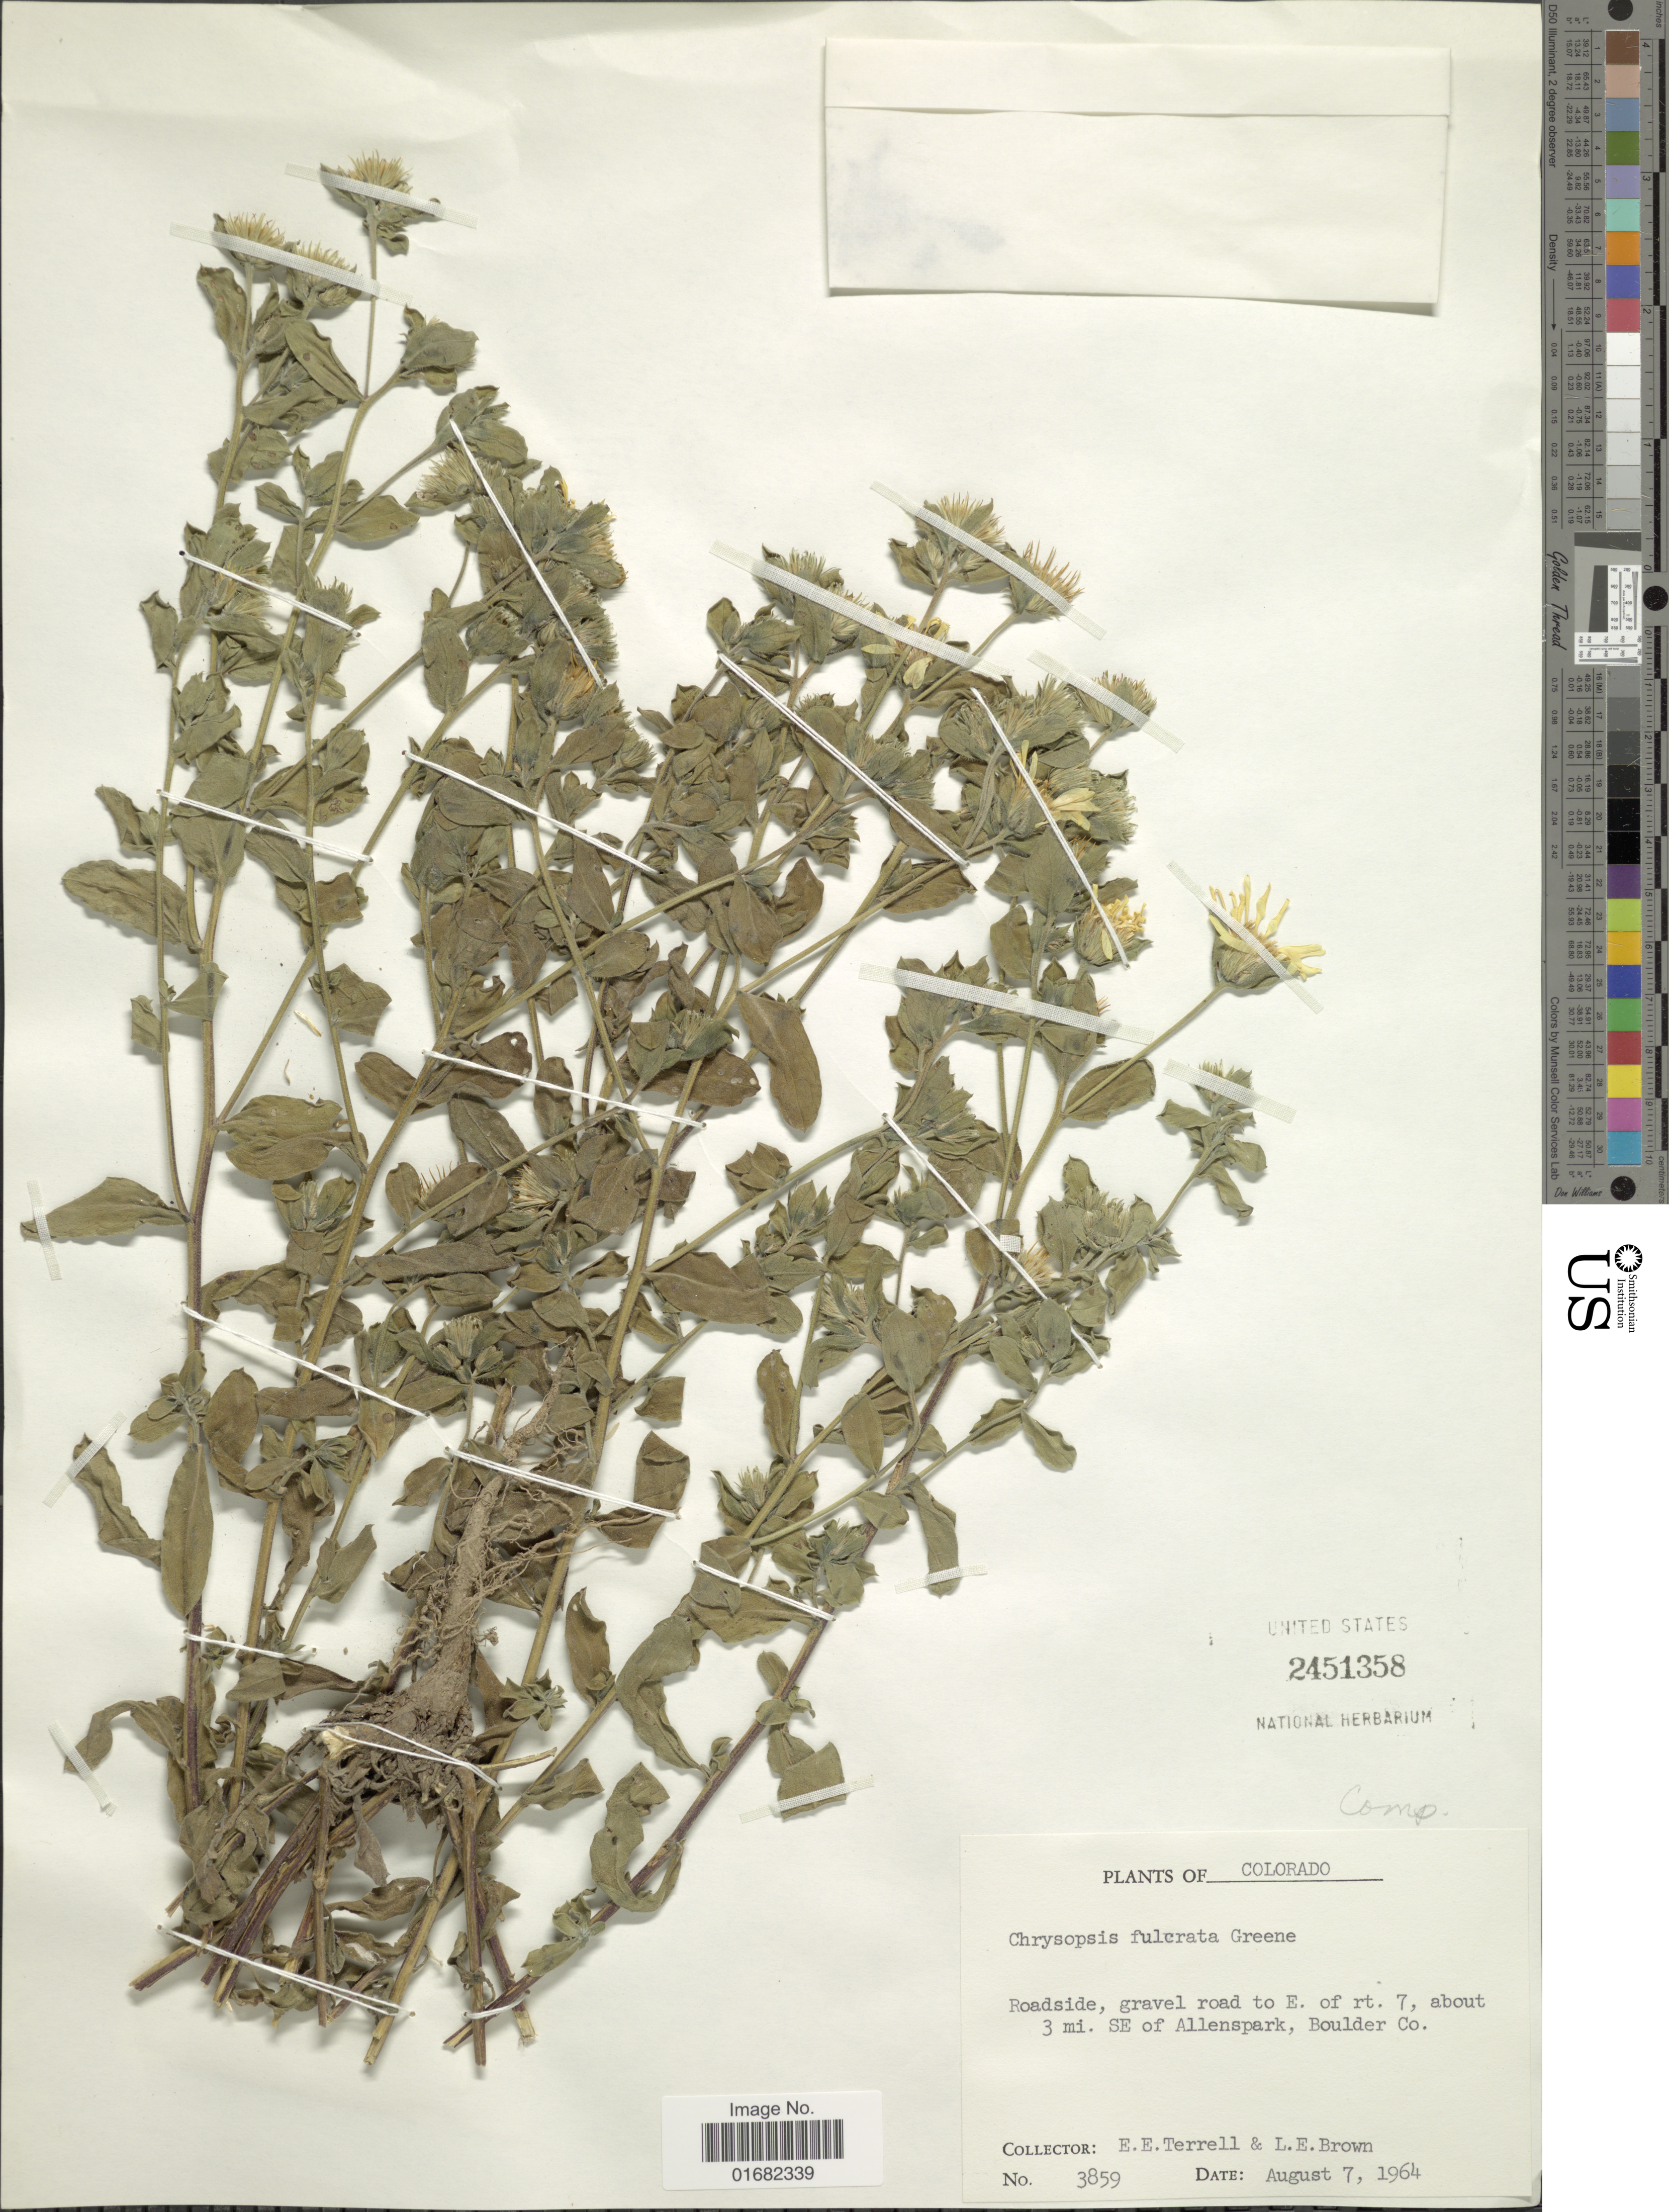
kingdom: Plantae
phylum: Tracheophyta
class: Magnoliopsida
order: Asterales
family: Asteraceae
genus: Heterotheca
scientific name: Heterotheca fulcrata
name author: (Greene) Shinners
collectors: E. E. Terrell & L. E. Brown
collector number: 3859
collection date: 1964-08-07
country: United States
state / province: Colorado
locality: Roadside, gravel road to E. of rt. 7, about 3 mi. SE of Allenspark, Boulder Co.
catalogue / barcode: US 2451358